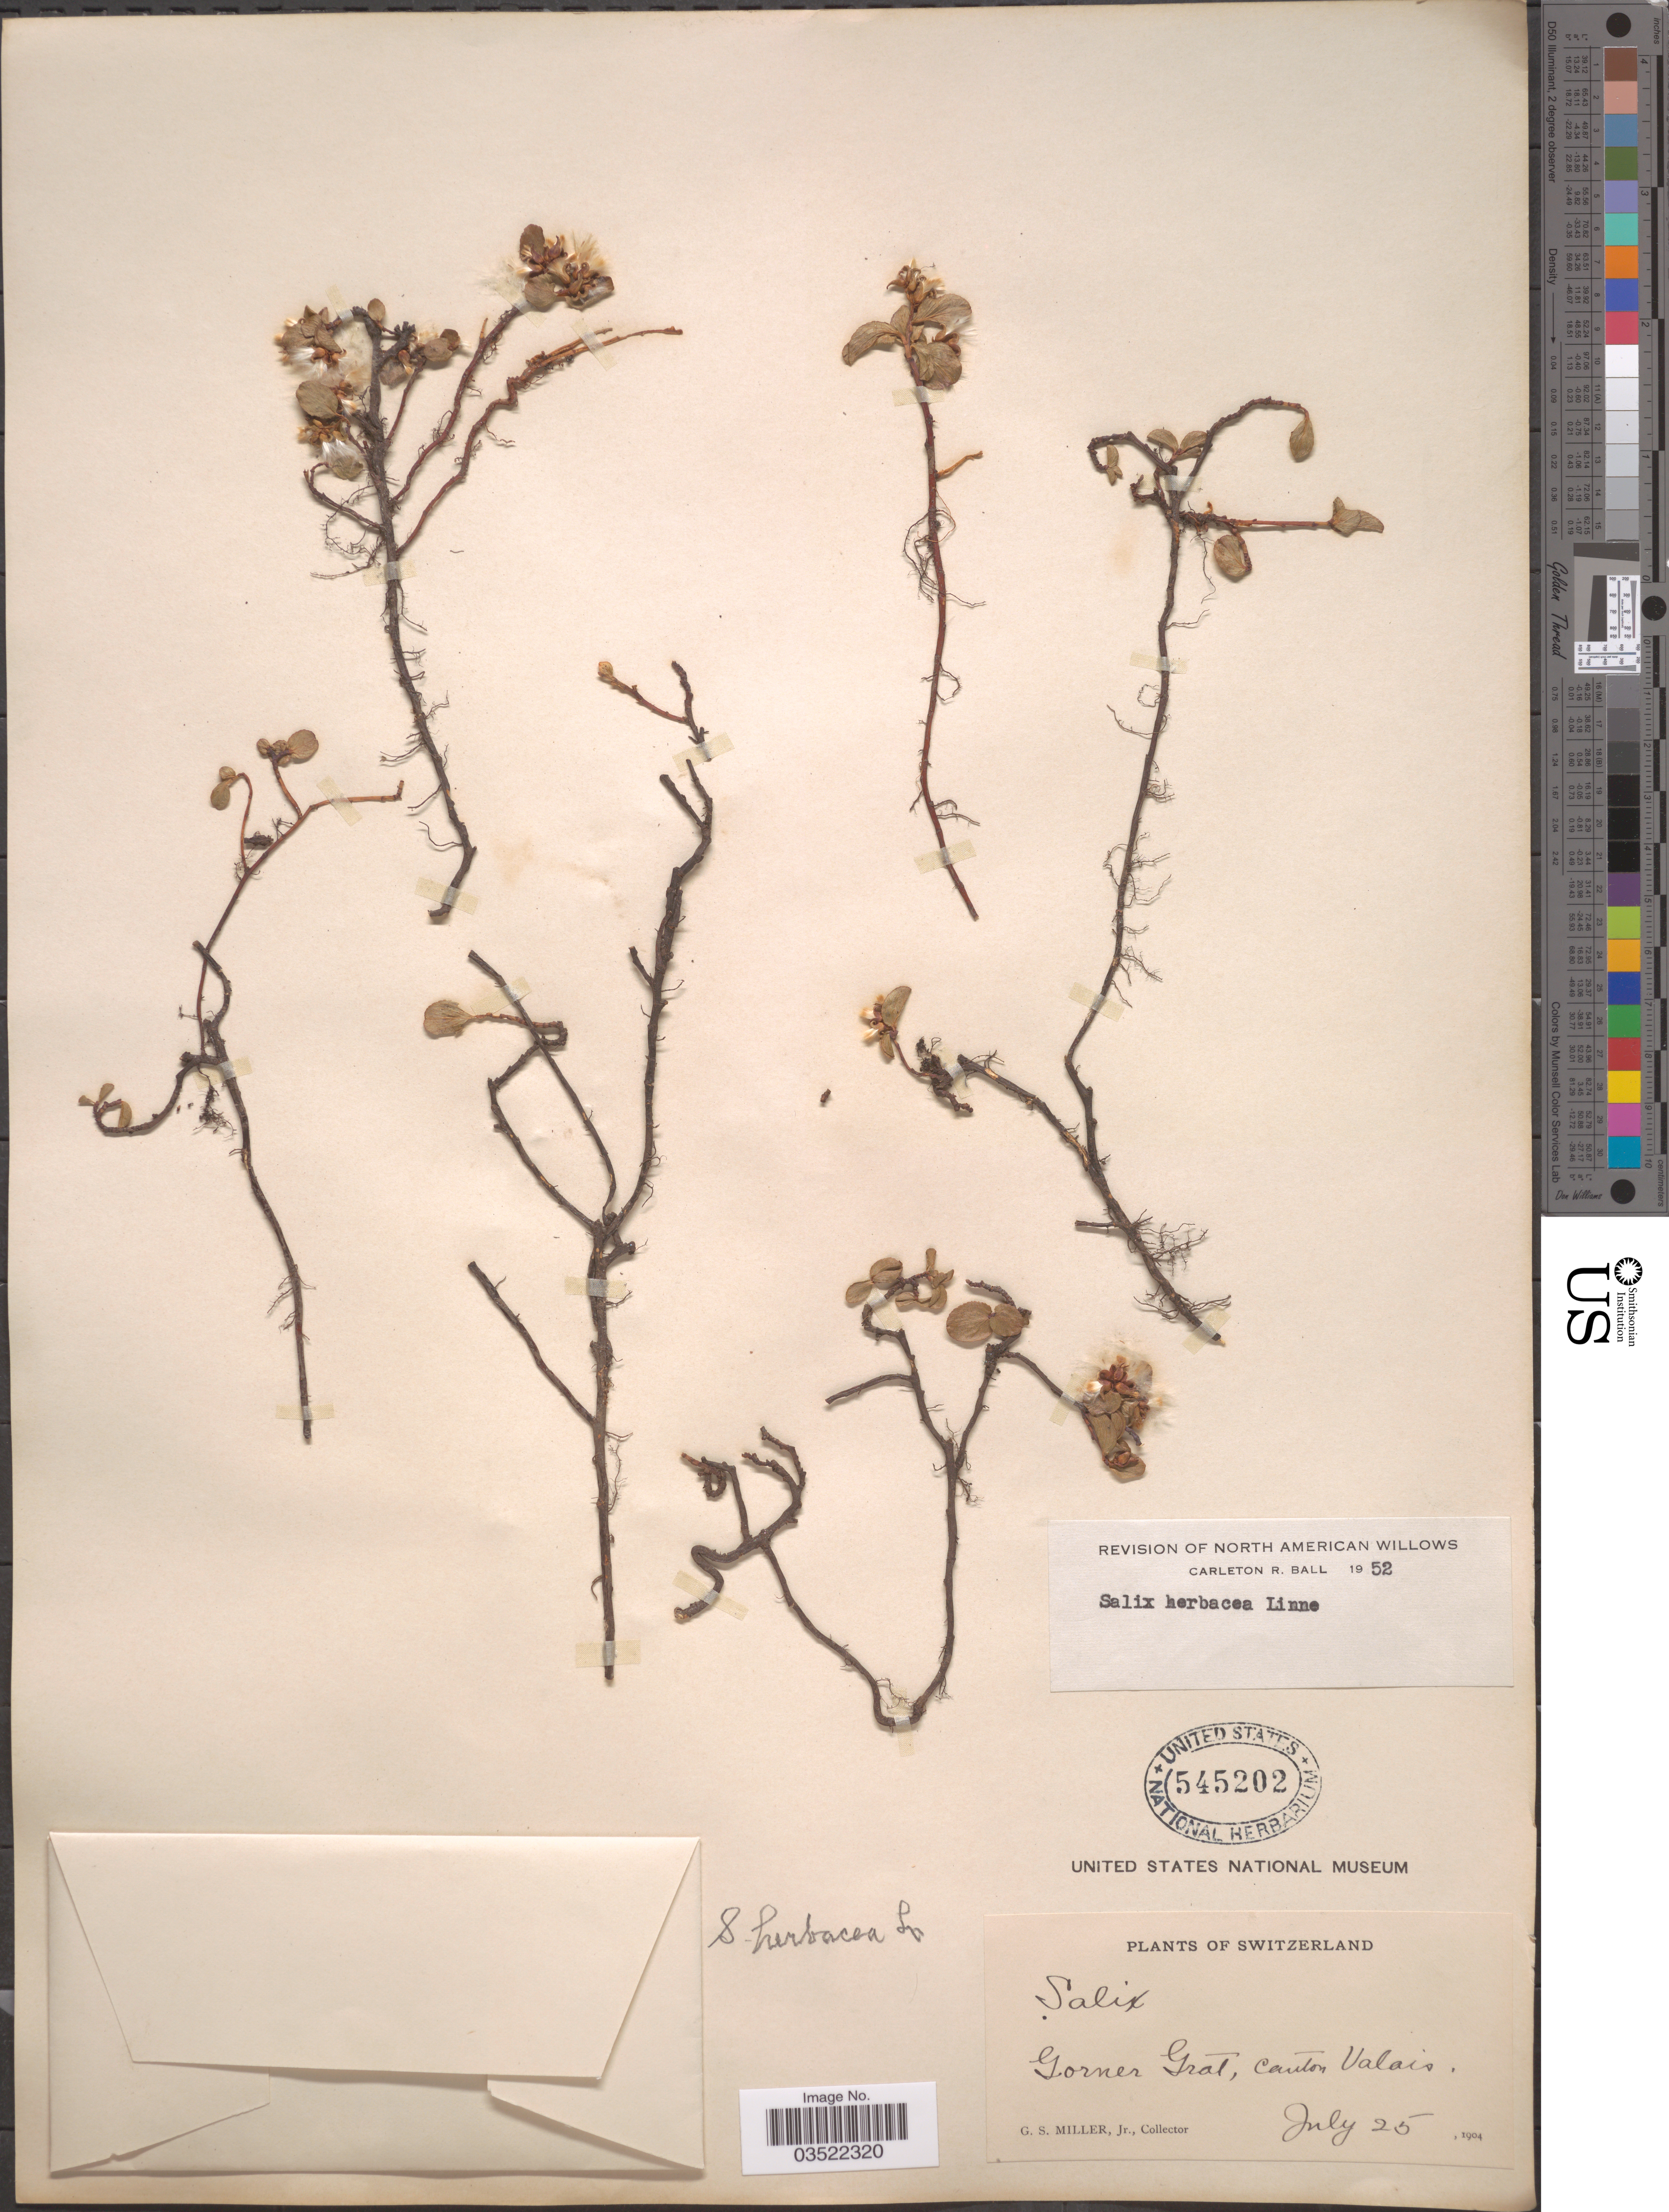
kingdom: Plantae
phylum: Tracheophyta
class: Magnoliopsida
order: Malpighiales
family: Salicaceae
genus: Salix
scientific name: Salix herbacea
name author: L.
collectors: G. S. Miller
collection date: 1904-07-25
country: Switzerland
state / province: Valais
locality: Gorner Grat, Canton Valais.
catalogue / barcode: US 545202